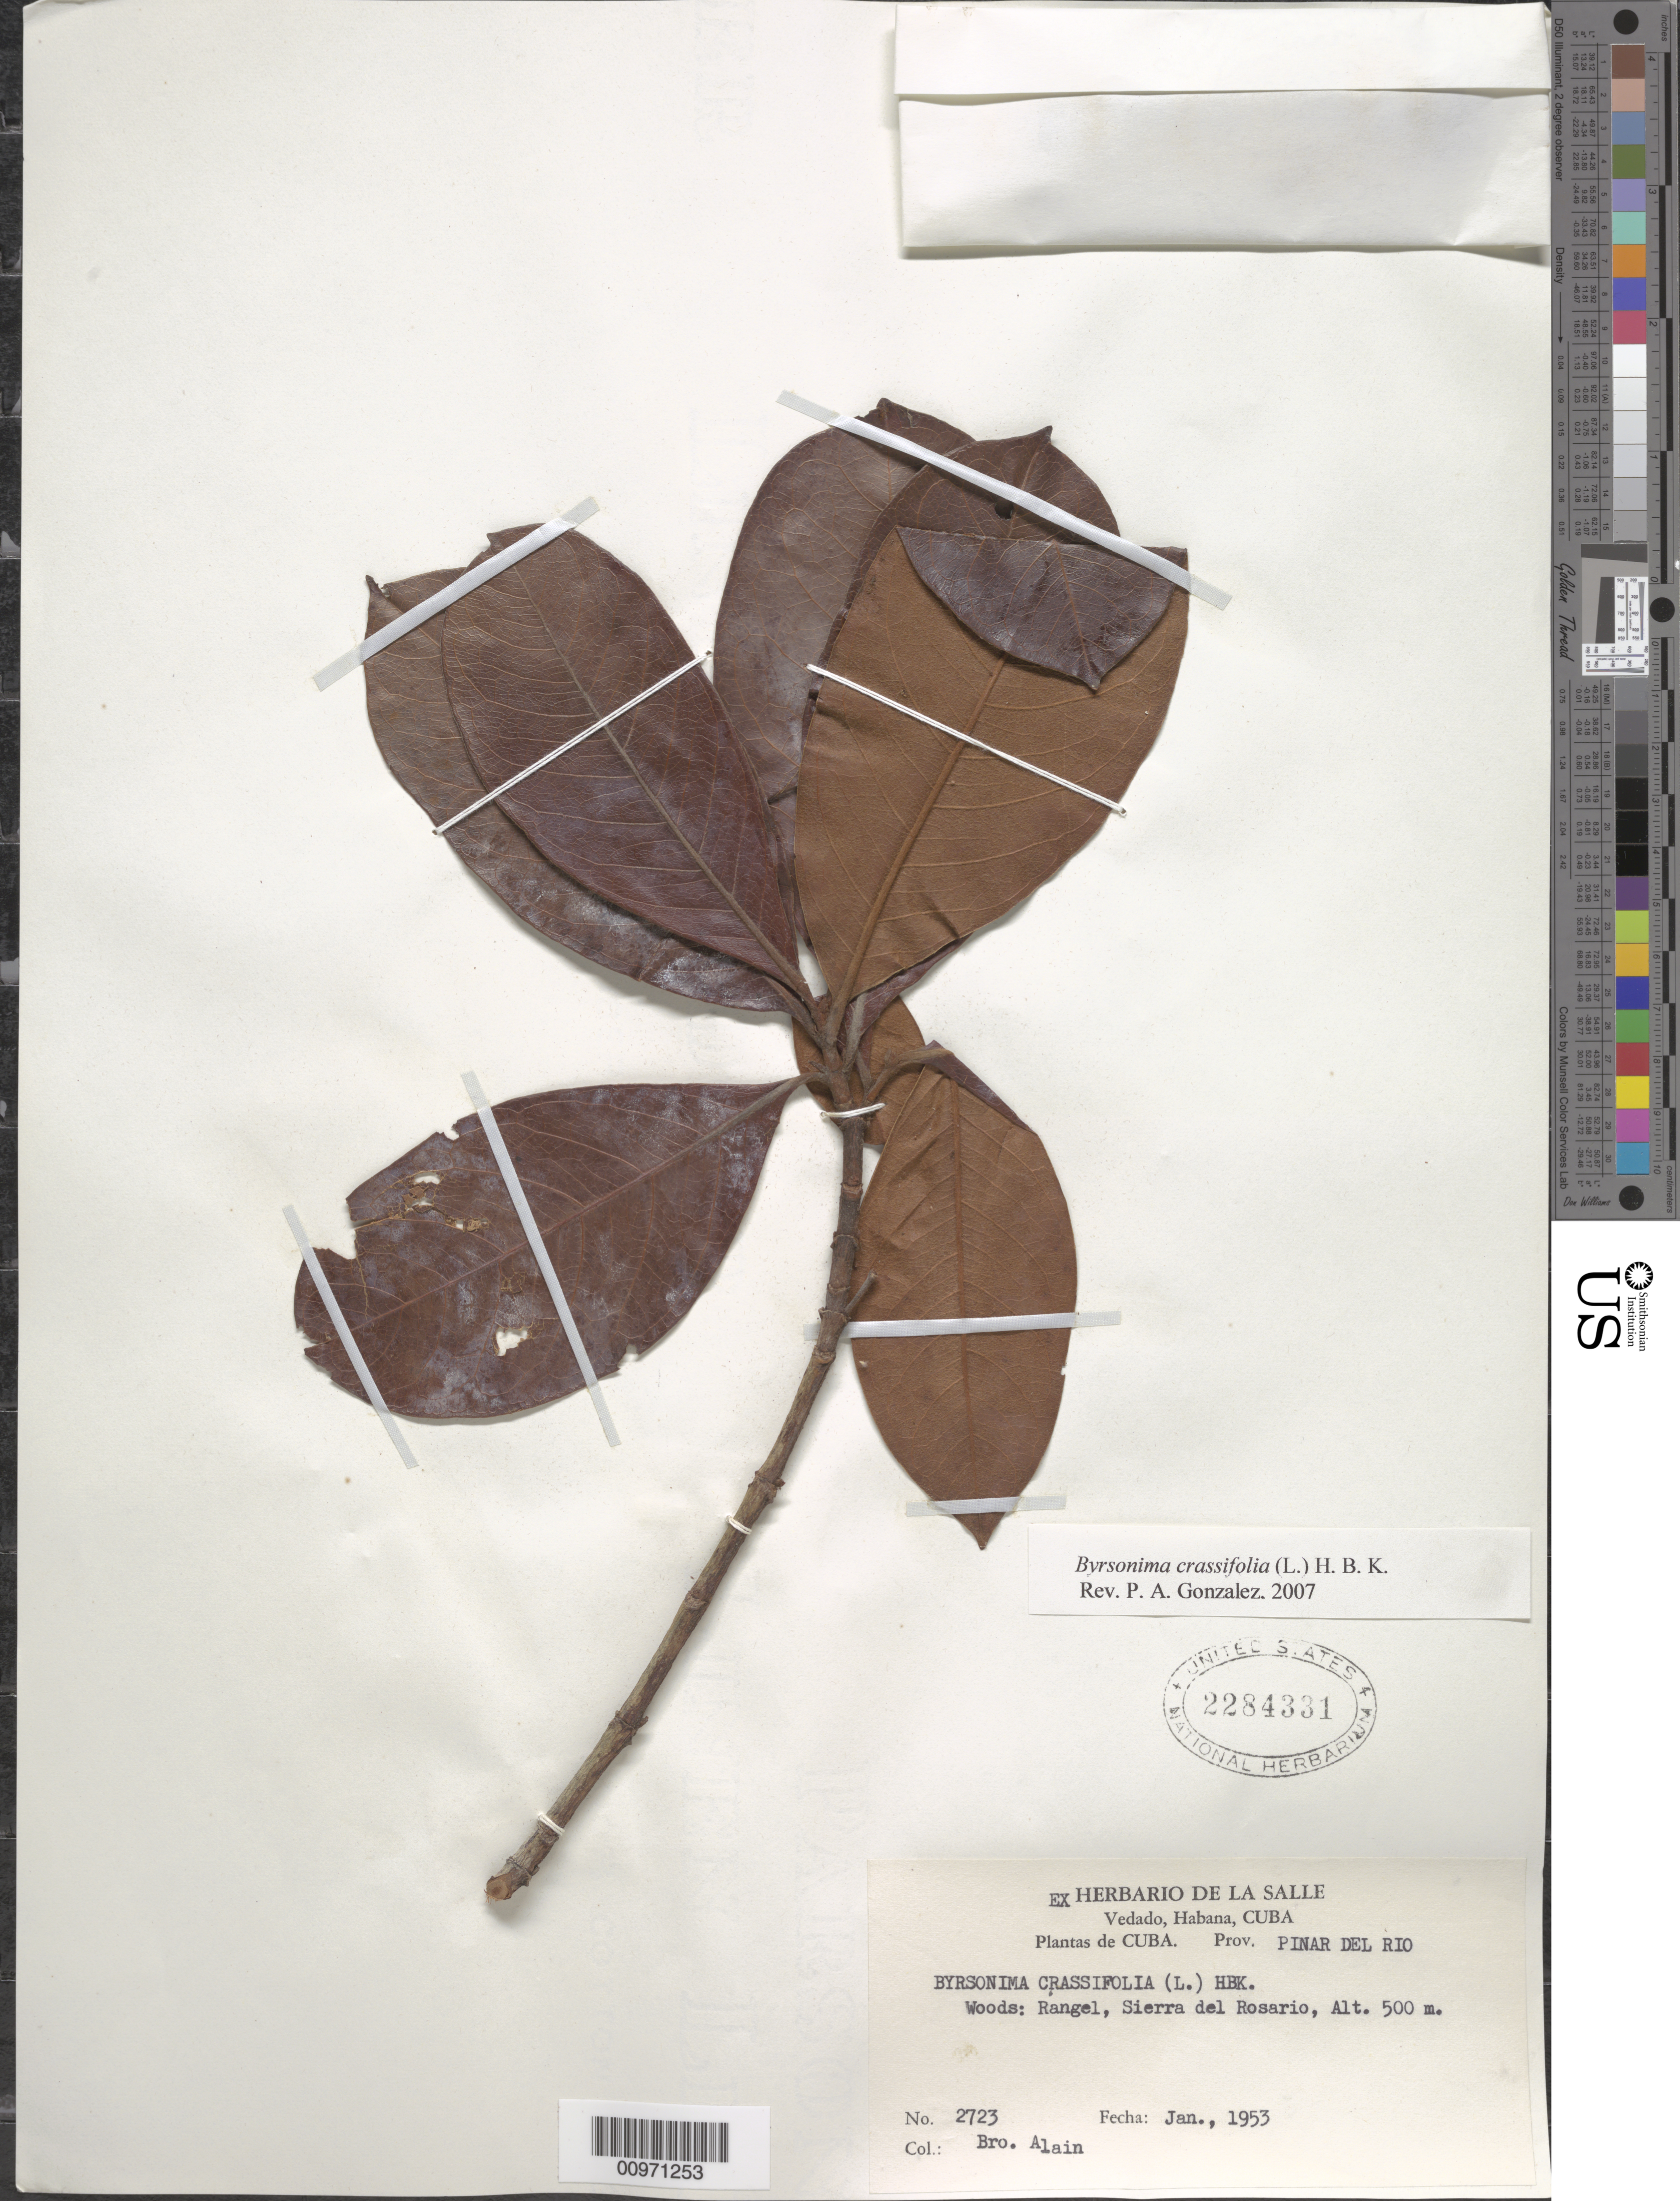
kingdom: Plantae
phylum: Tracheophyta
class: Magnoliopsida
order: Malpighiales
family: Malpighiaceae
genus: Byrsonima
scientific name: Byrsonima crassifolia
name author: (L.) Kunth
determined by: González, P. A.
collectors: A. H. Liogier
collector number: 2723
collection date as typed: Jan 1953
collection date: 1953-01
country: Cuba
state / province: Pinar del Rio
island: Cuba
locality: Rangel, Sierra del Rosario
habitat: Woods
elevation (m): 500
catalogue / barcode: US 2284331